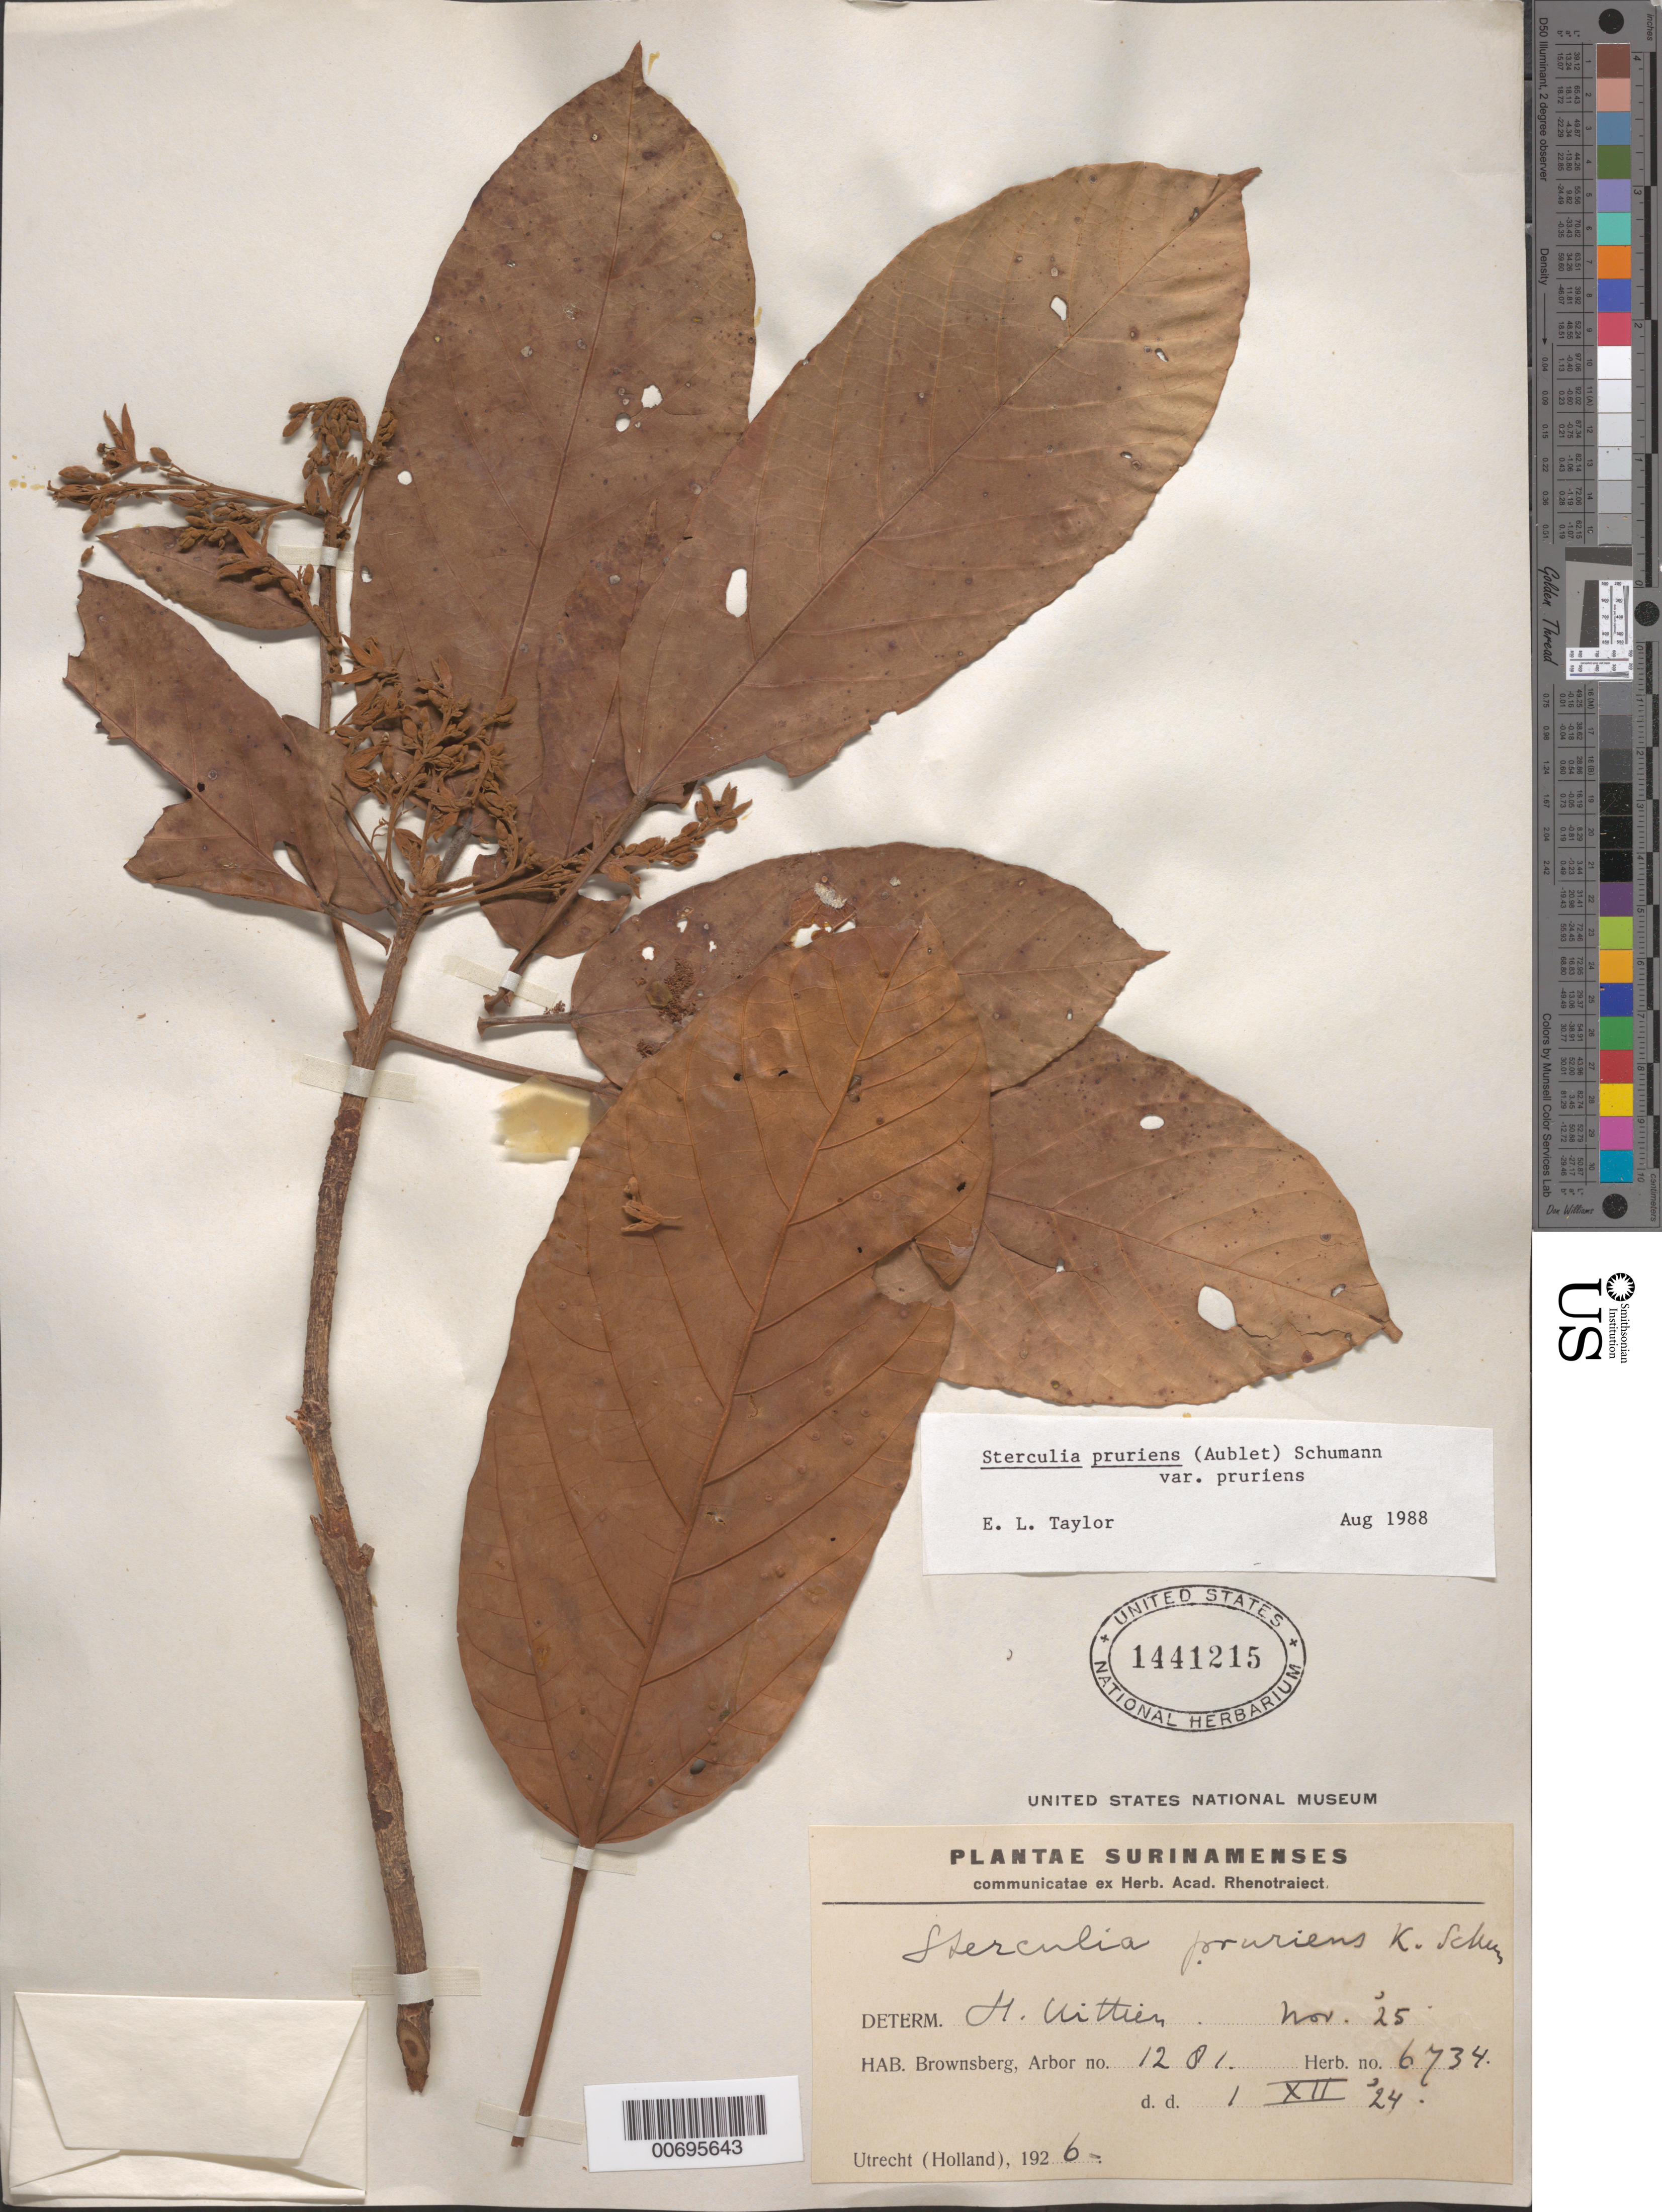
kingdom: Plantae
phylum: Tracheophyta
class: Magnoliopsida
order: Malvales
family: Malvaceae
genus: Sterculia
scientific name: Sterculia pruriens var. pruriens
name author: (Aubl.) K. Schum.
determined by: Taylor, E. L.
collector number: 6734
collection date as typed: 1926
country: Suriname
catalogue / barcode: US 1441215